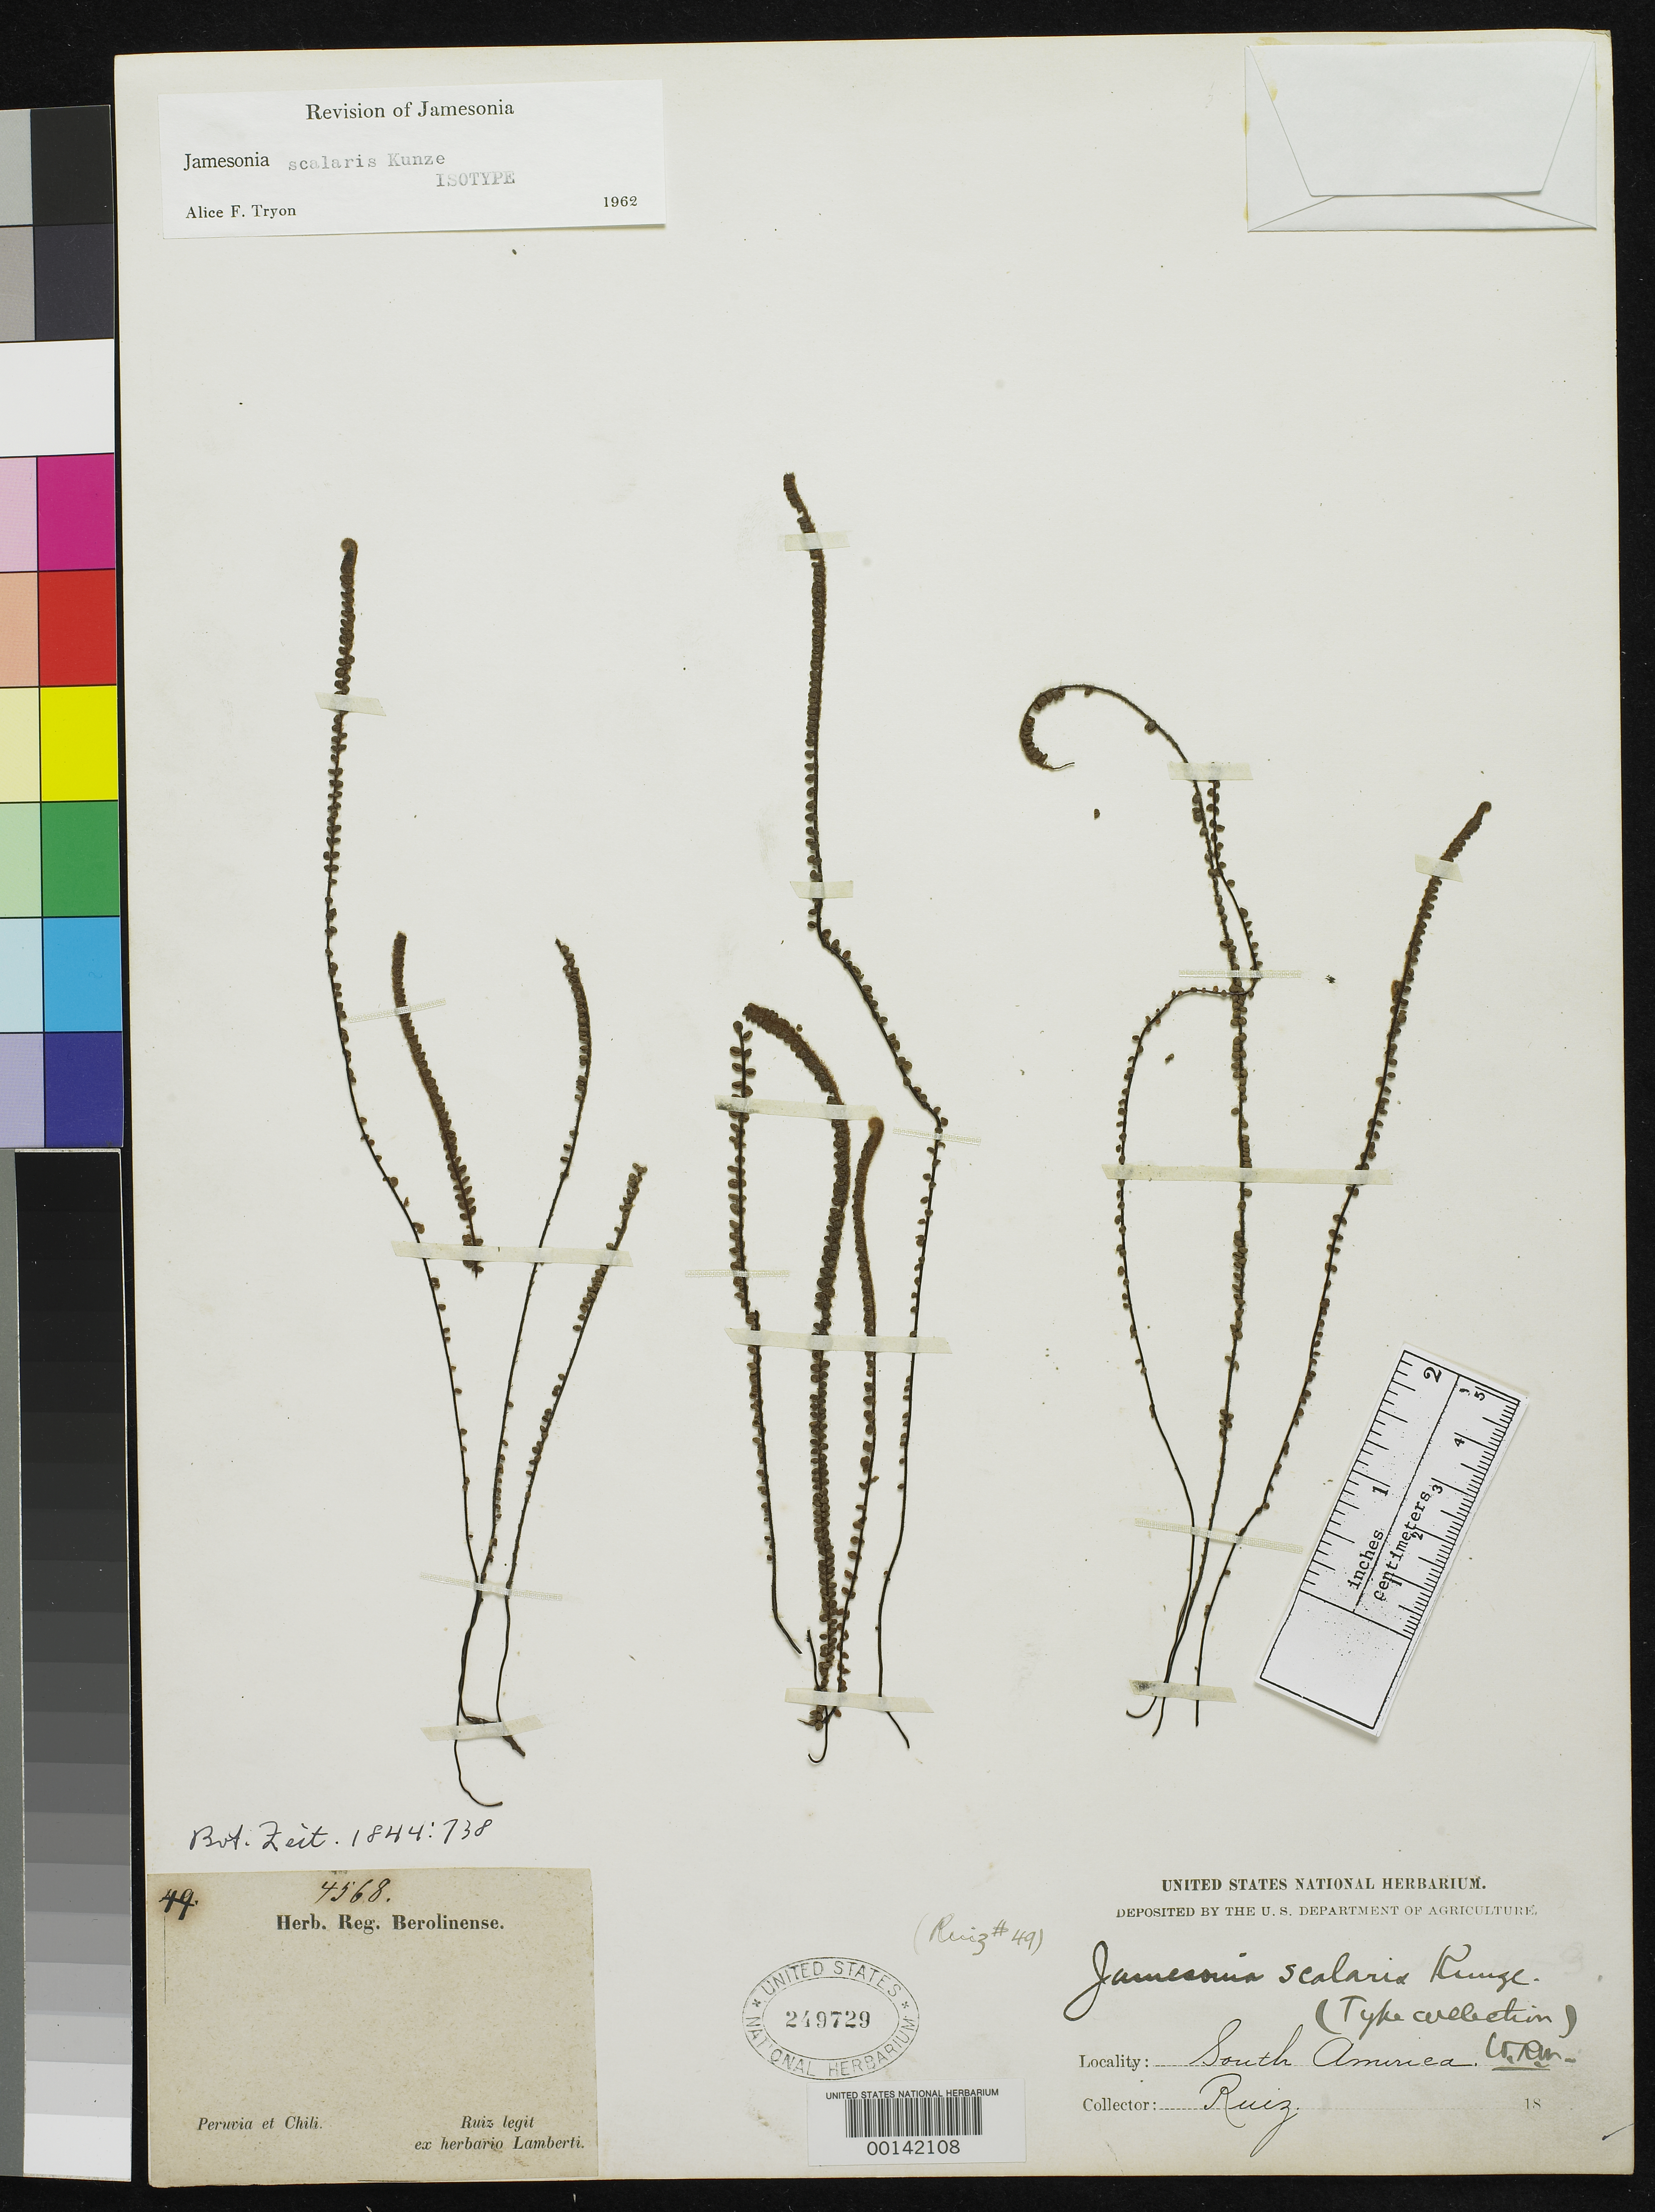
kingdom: Plantae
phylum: Tracheophyta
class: Polypodiopsida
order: Polypodiales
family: Pteridaceae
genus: Jamesonia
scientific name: Jamesonia scalaris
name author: Kunze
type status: Isotype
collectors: H. Ruiz López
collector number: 49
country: Peru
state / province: San Martín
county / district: Mariscal Cáceres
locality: Rio Huallaga, margen Derecha del; Balsa Probana; dtto. Tocache Nuevo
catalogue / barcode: US 249729